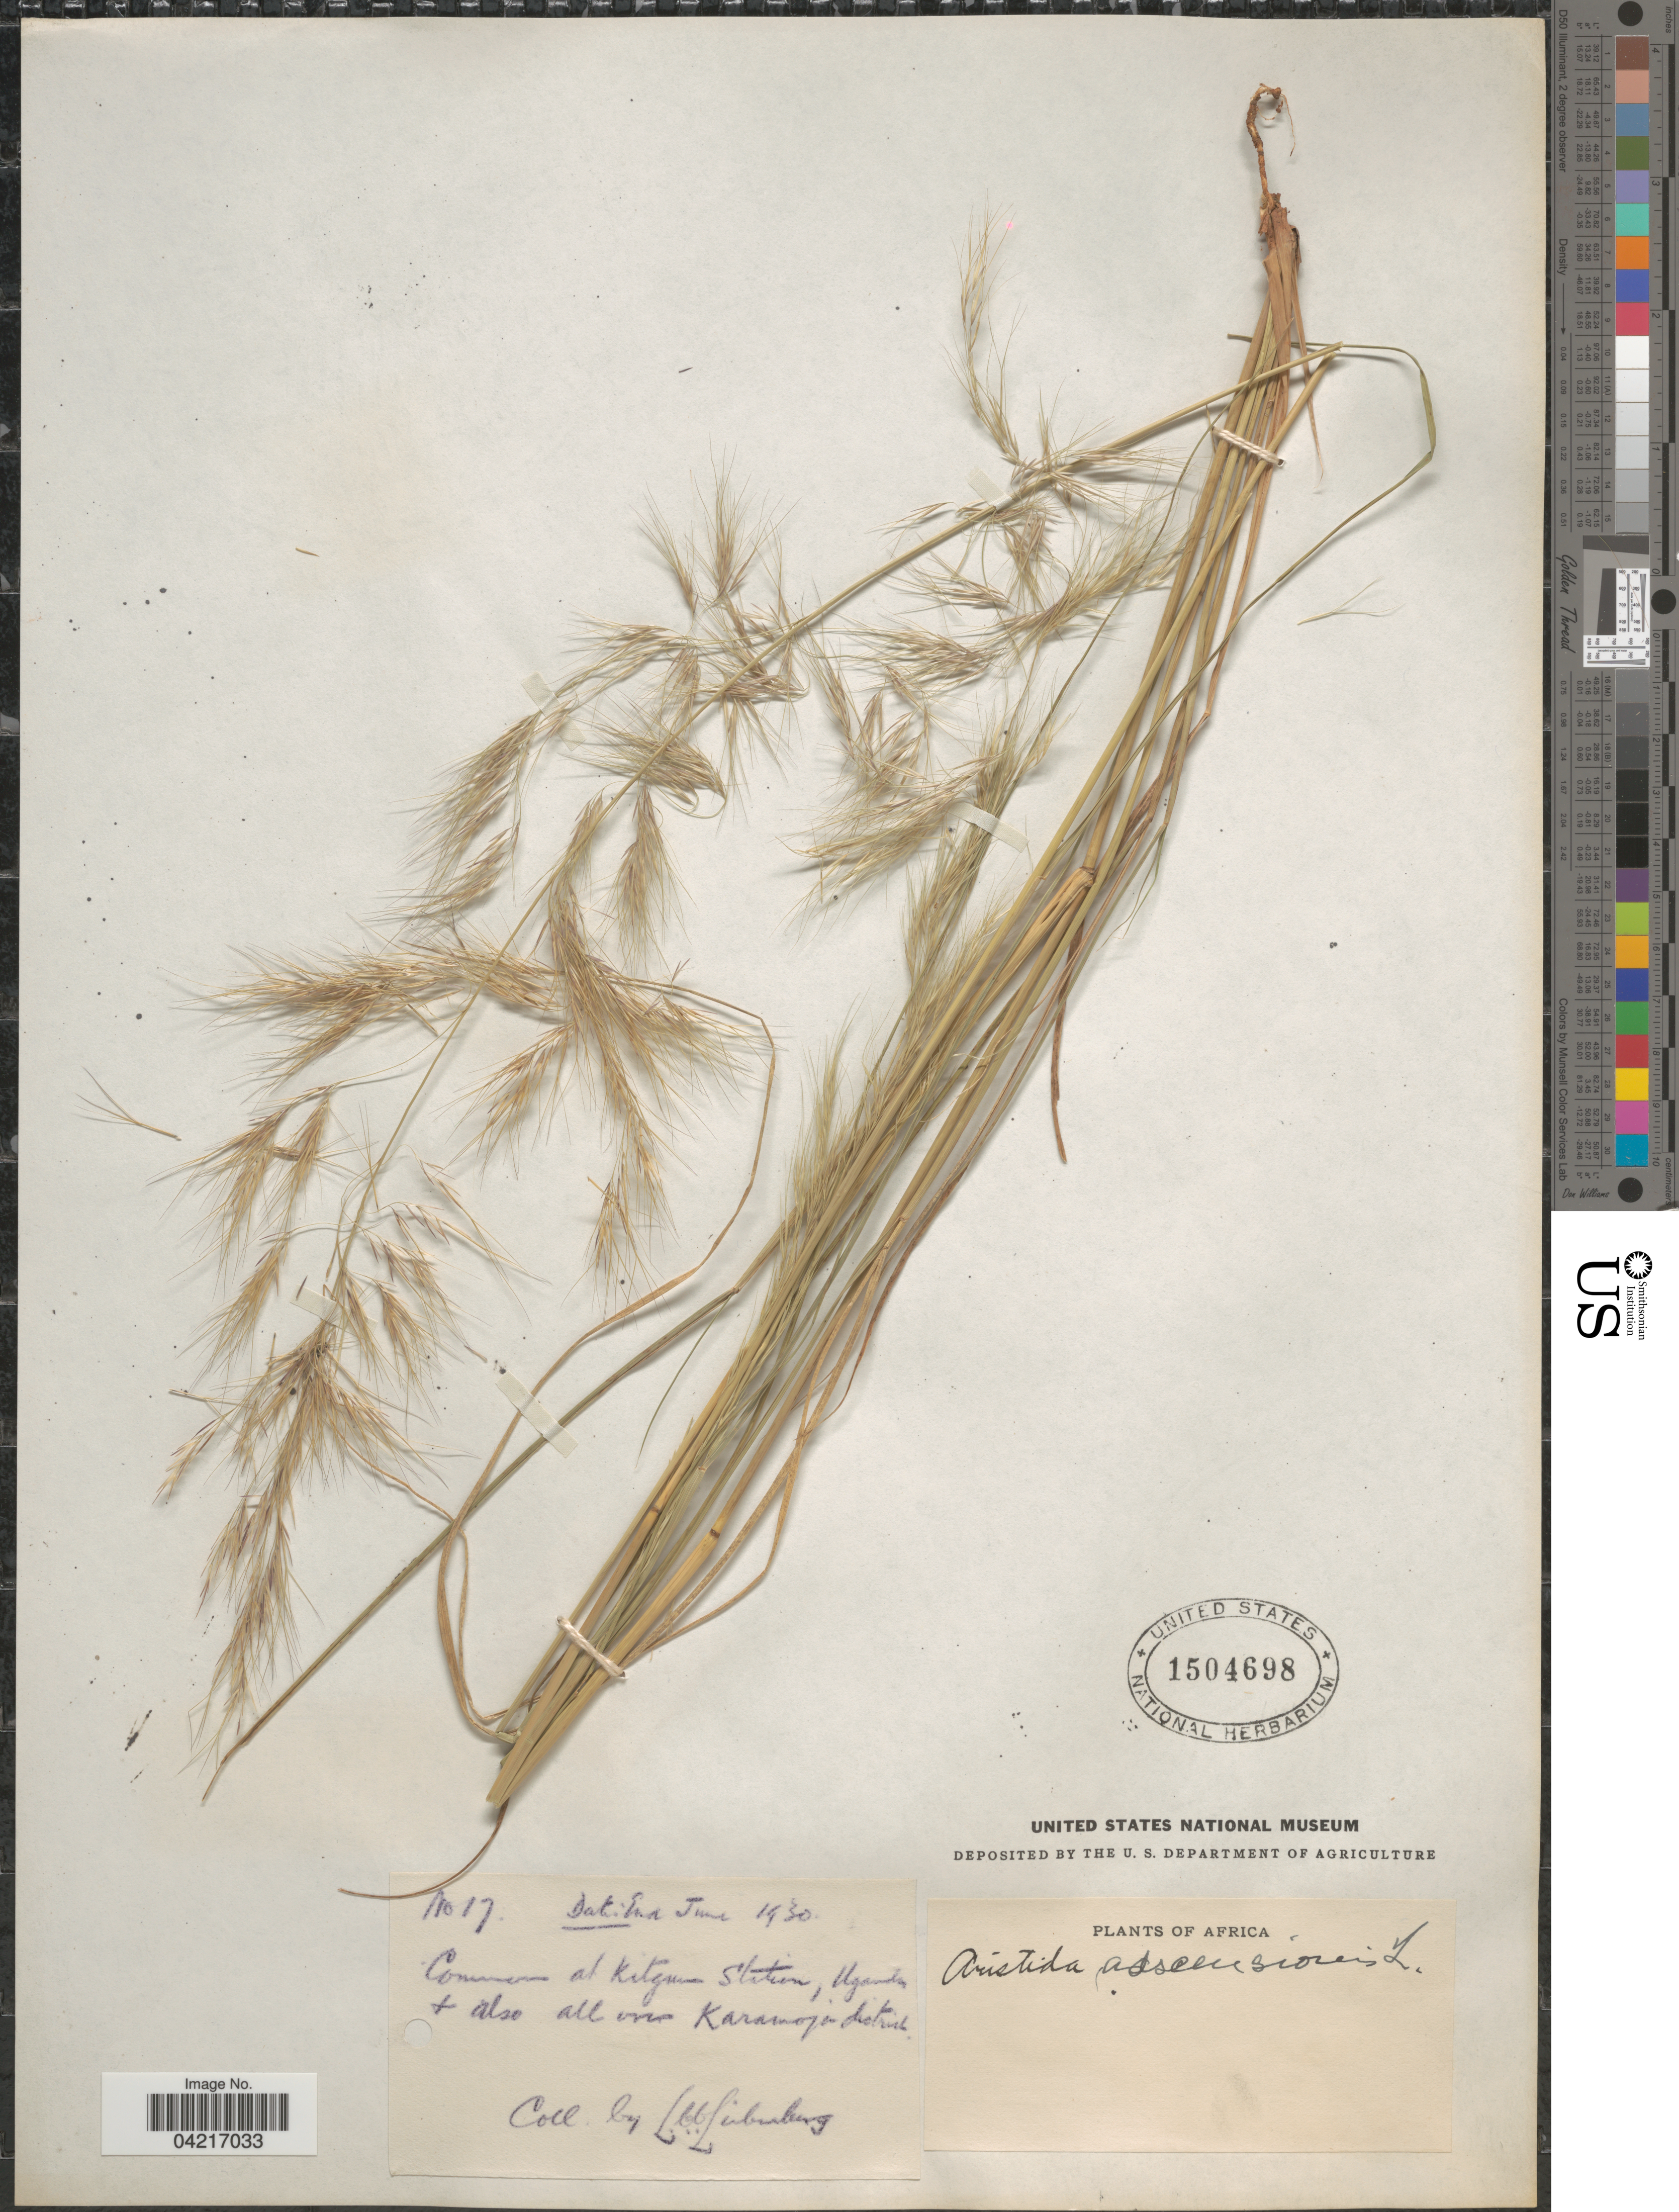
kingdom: Plantae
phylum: Tracheophyta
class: Liliopsida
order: Poales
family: Poaceae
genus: Aristida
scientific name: Aristida adscensionis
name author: L.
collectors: L. Leibenburg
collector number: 17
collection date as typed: End June 1930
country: Uganda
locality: At Kitgum Station + also all over Karamoja district.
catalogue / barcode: US 1504698